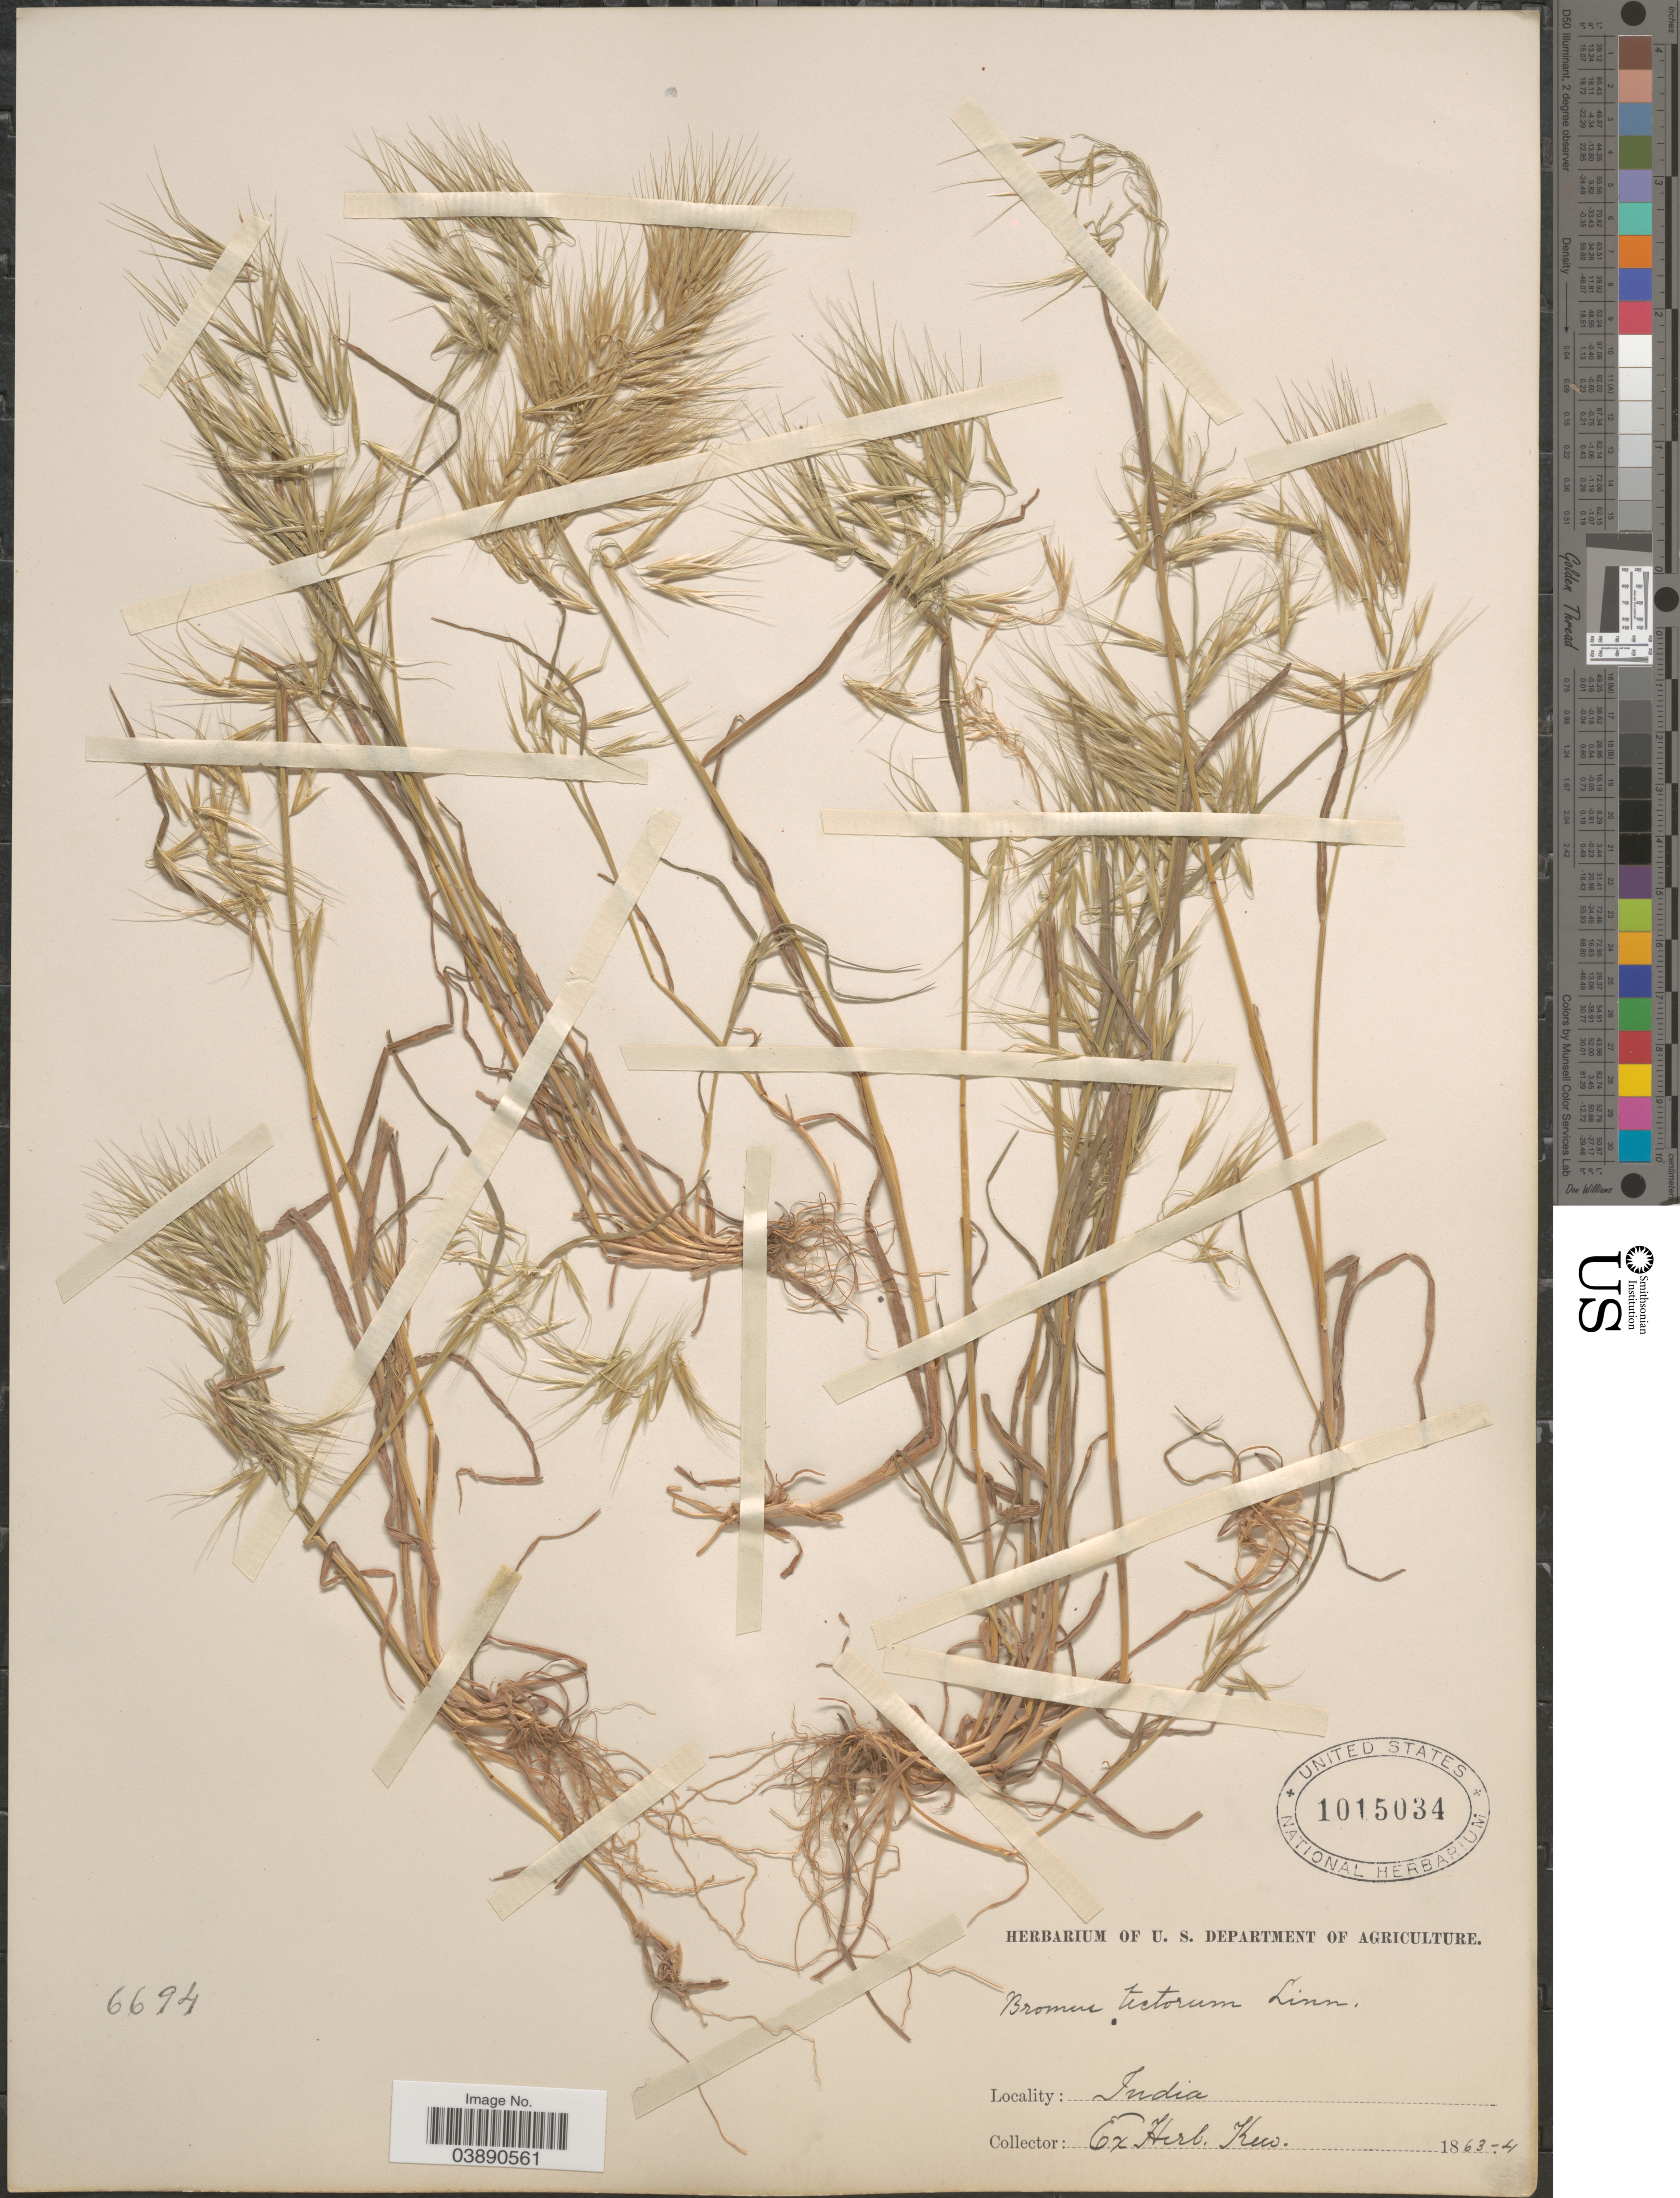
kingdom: Plantae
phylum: Tracheophyta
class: Liliopsida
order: Poales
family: Poaceae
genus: Bromus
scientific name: Bromus tectorum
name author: L.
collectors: ex Herb. Kew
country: India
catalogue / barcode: US 1015034